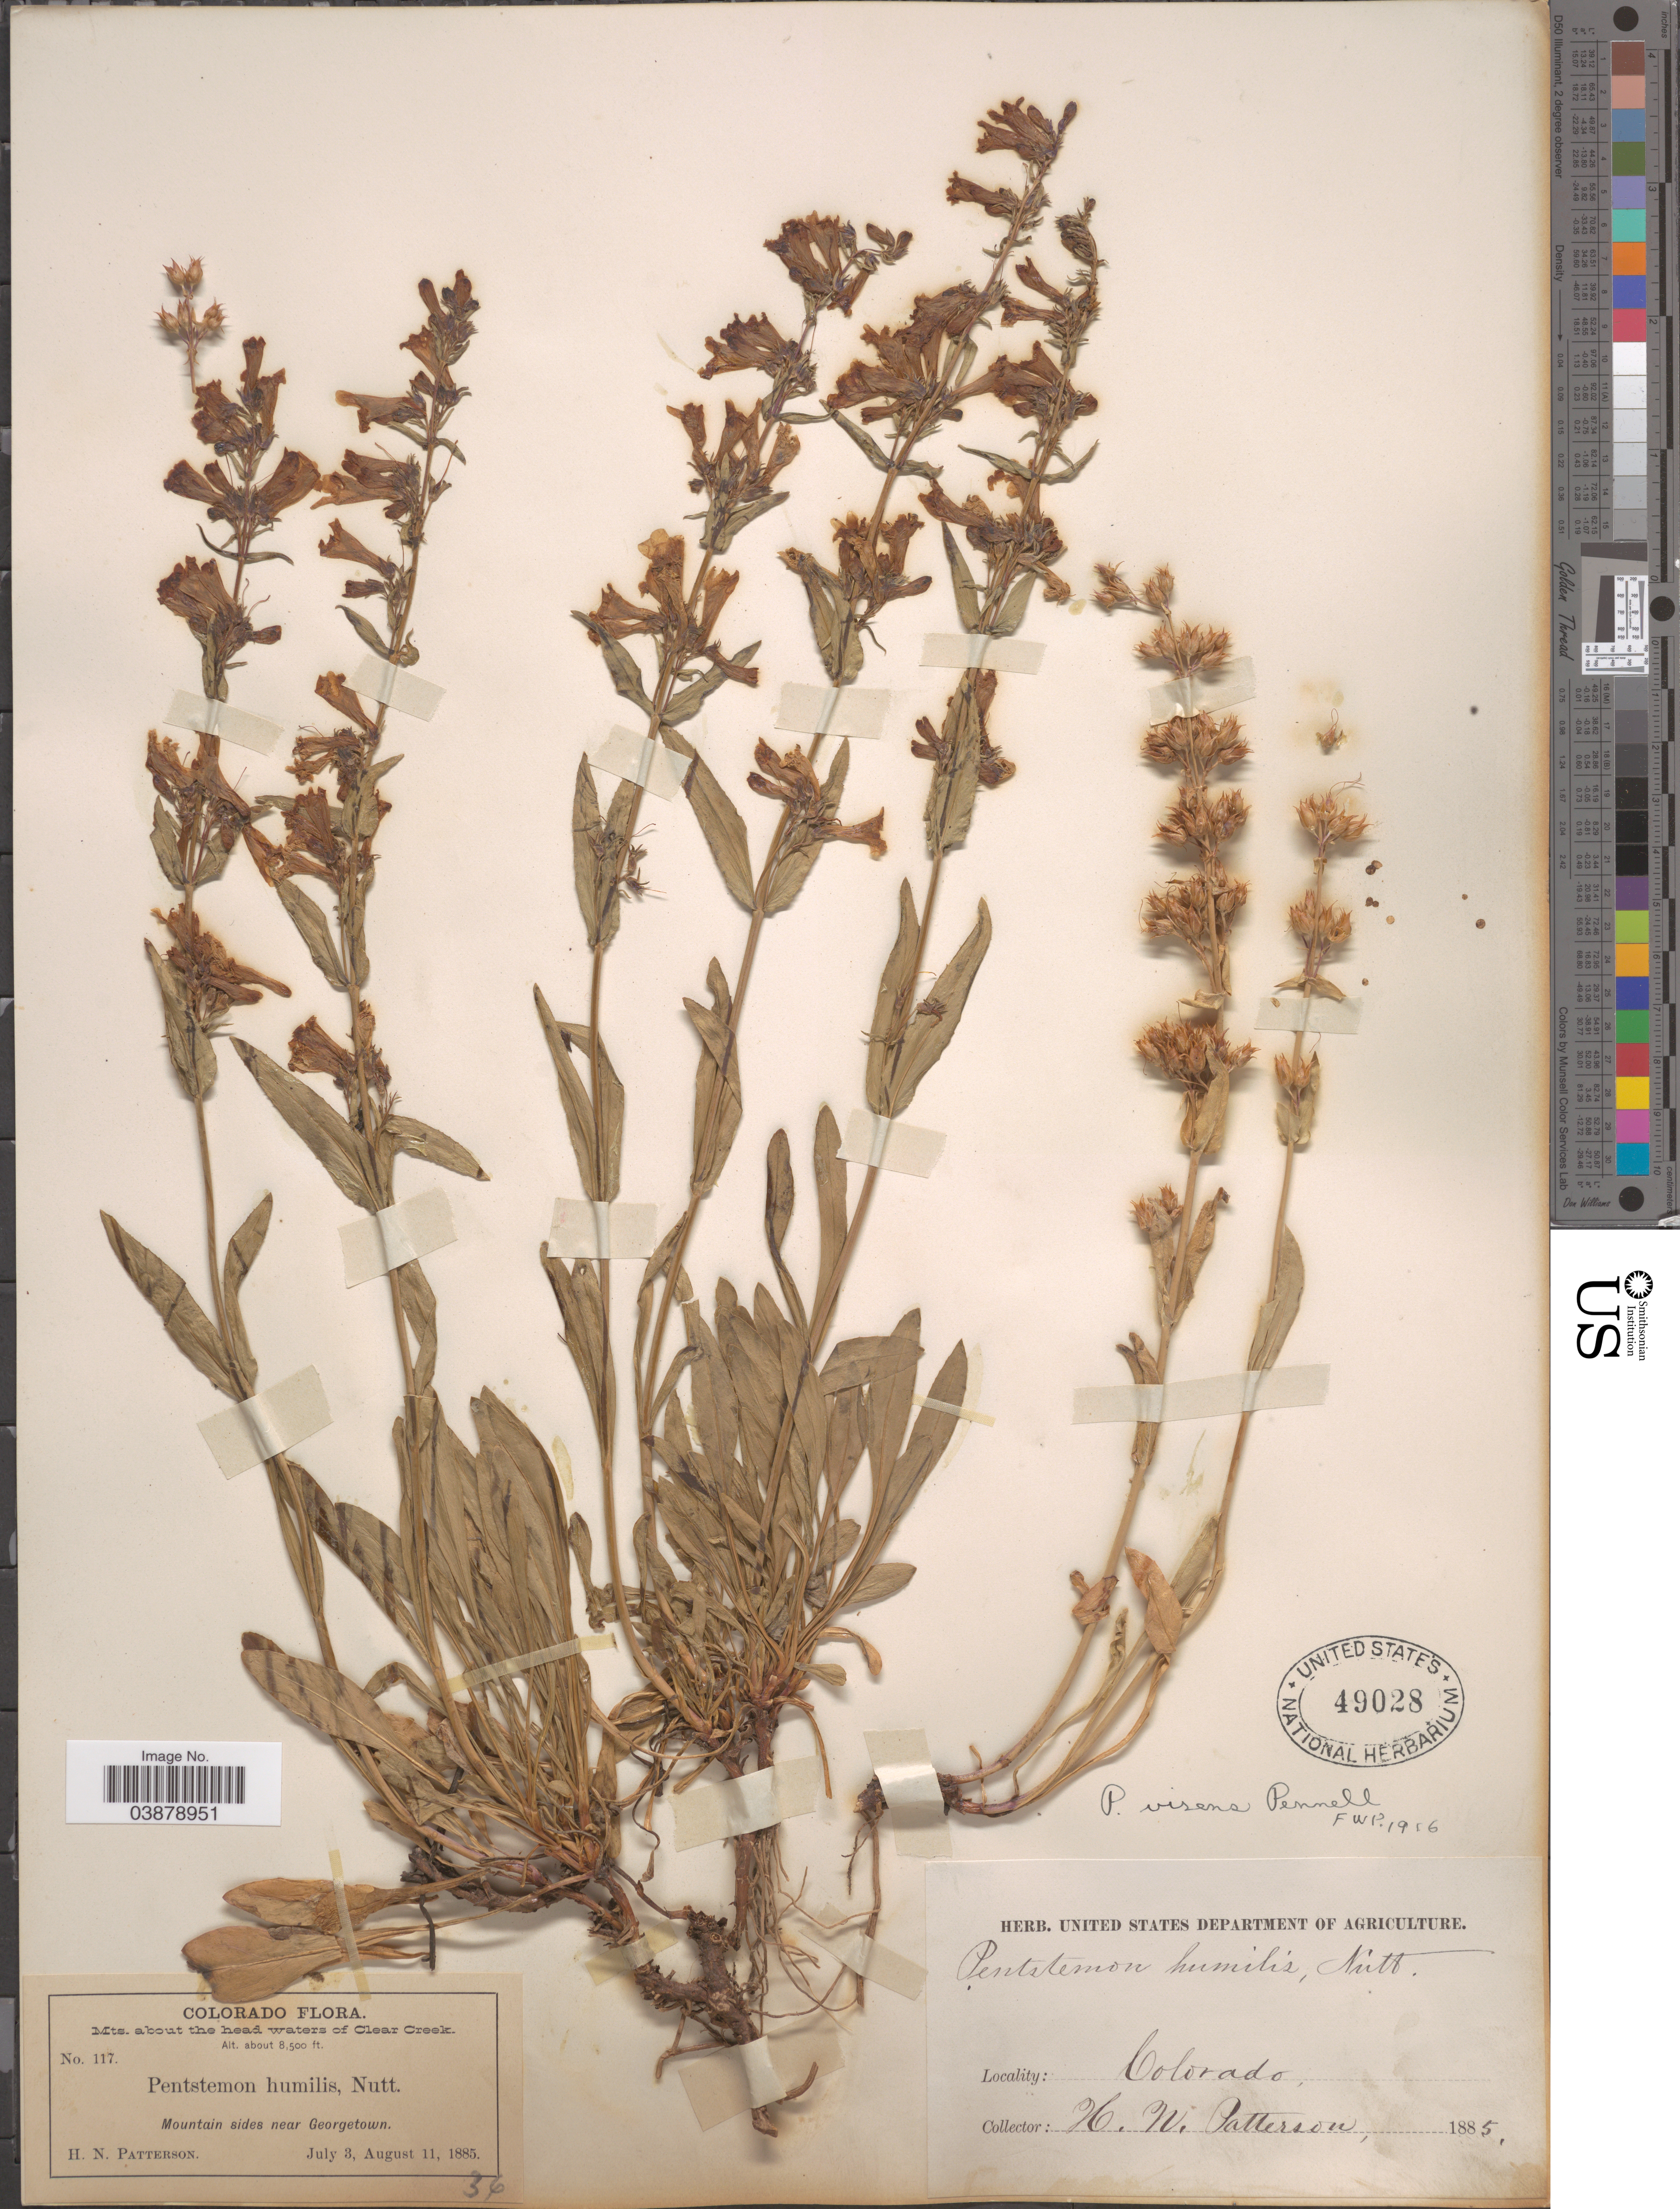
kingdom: Plantae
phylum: Tracheophyta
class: Magnoliopsida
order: Lamiales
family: Plantaginaceae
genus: Penstemon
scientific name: Penstemon virens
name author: Pennell ex Rydb.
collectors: H. N. Patterson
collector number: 117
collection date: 1885-07-03/1885-08-11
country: United States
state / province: Colorado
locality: Mts. about the head waters of Clear Creek. Mountain sides near Georgetown.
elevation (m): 2591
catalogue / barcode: US 49028